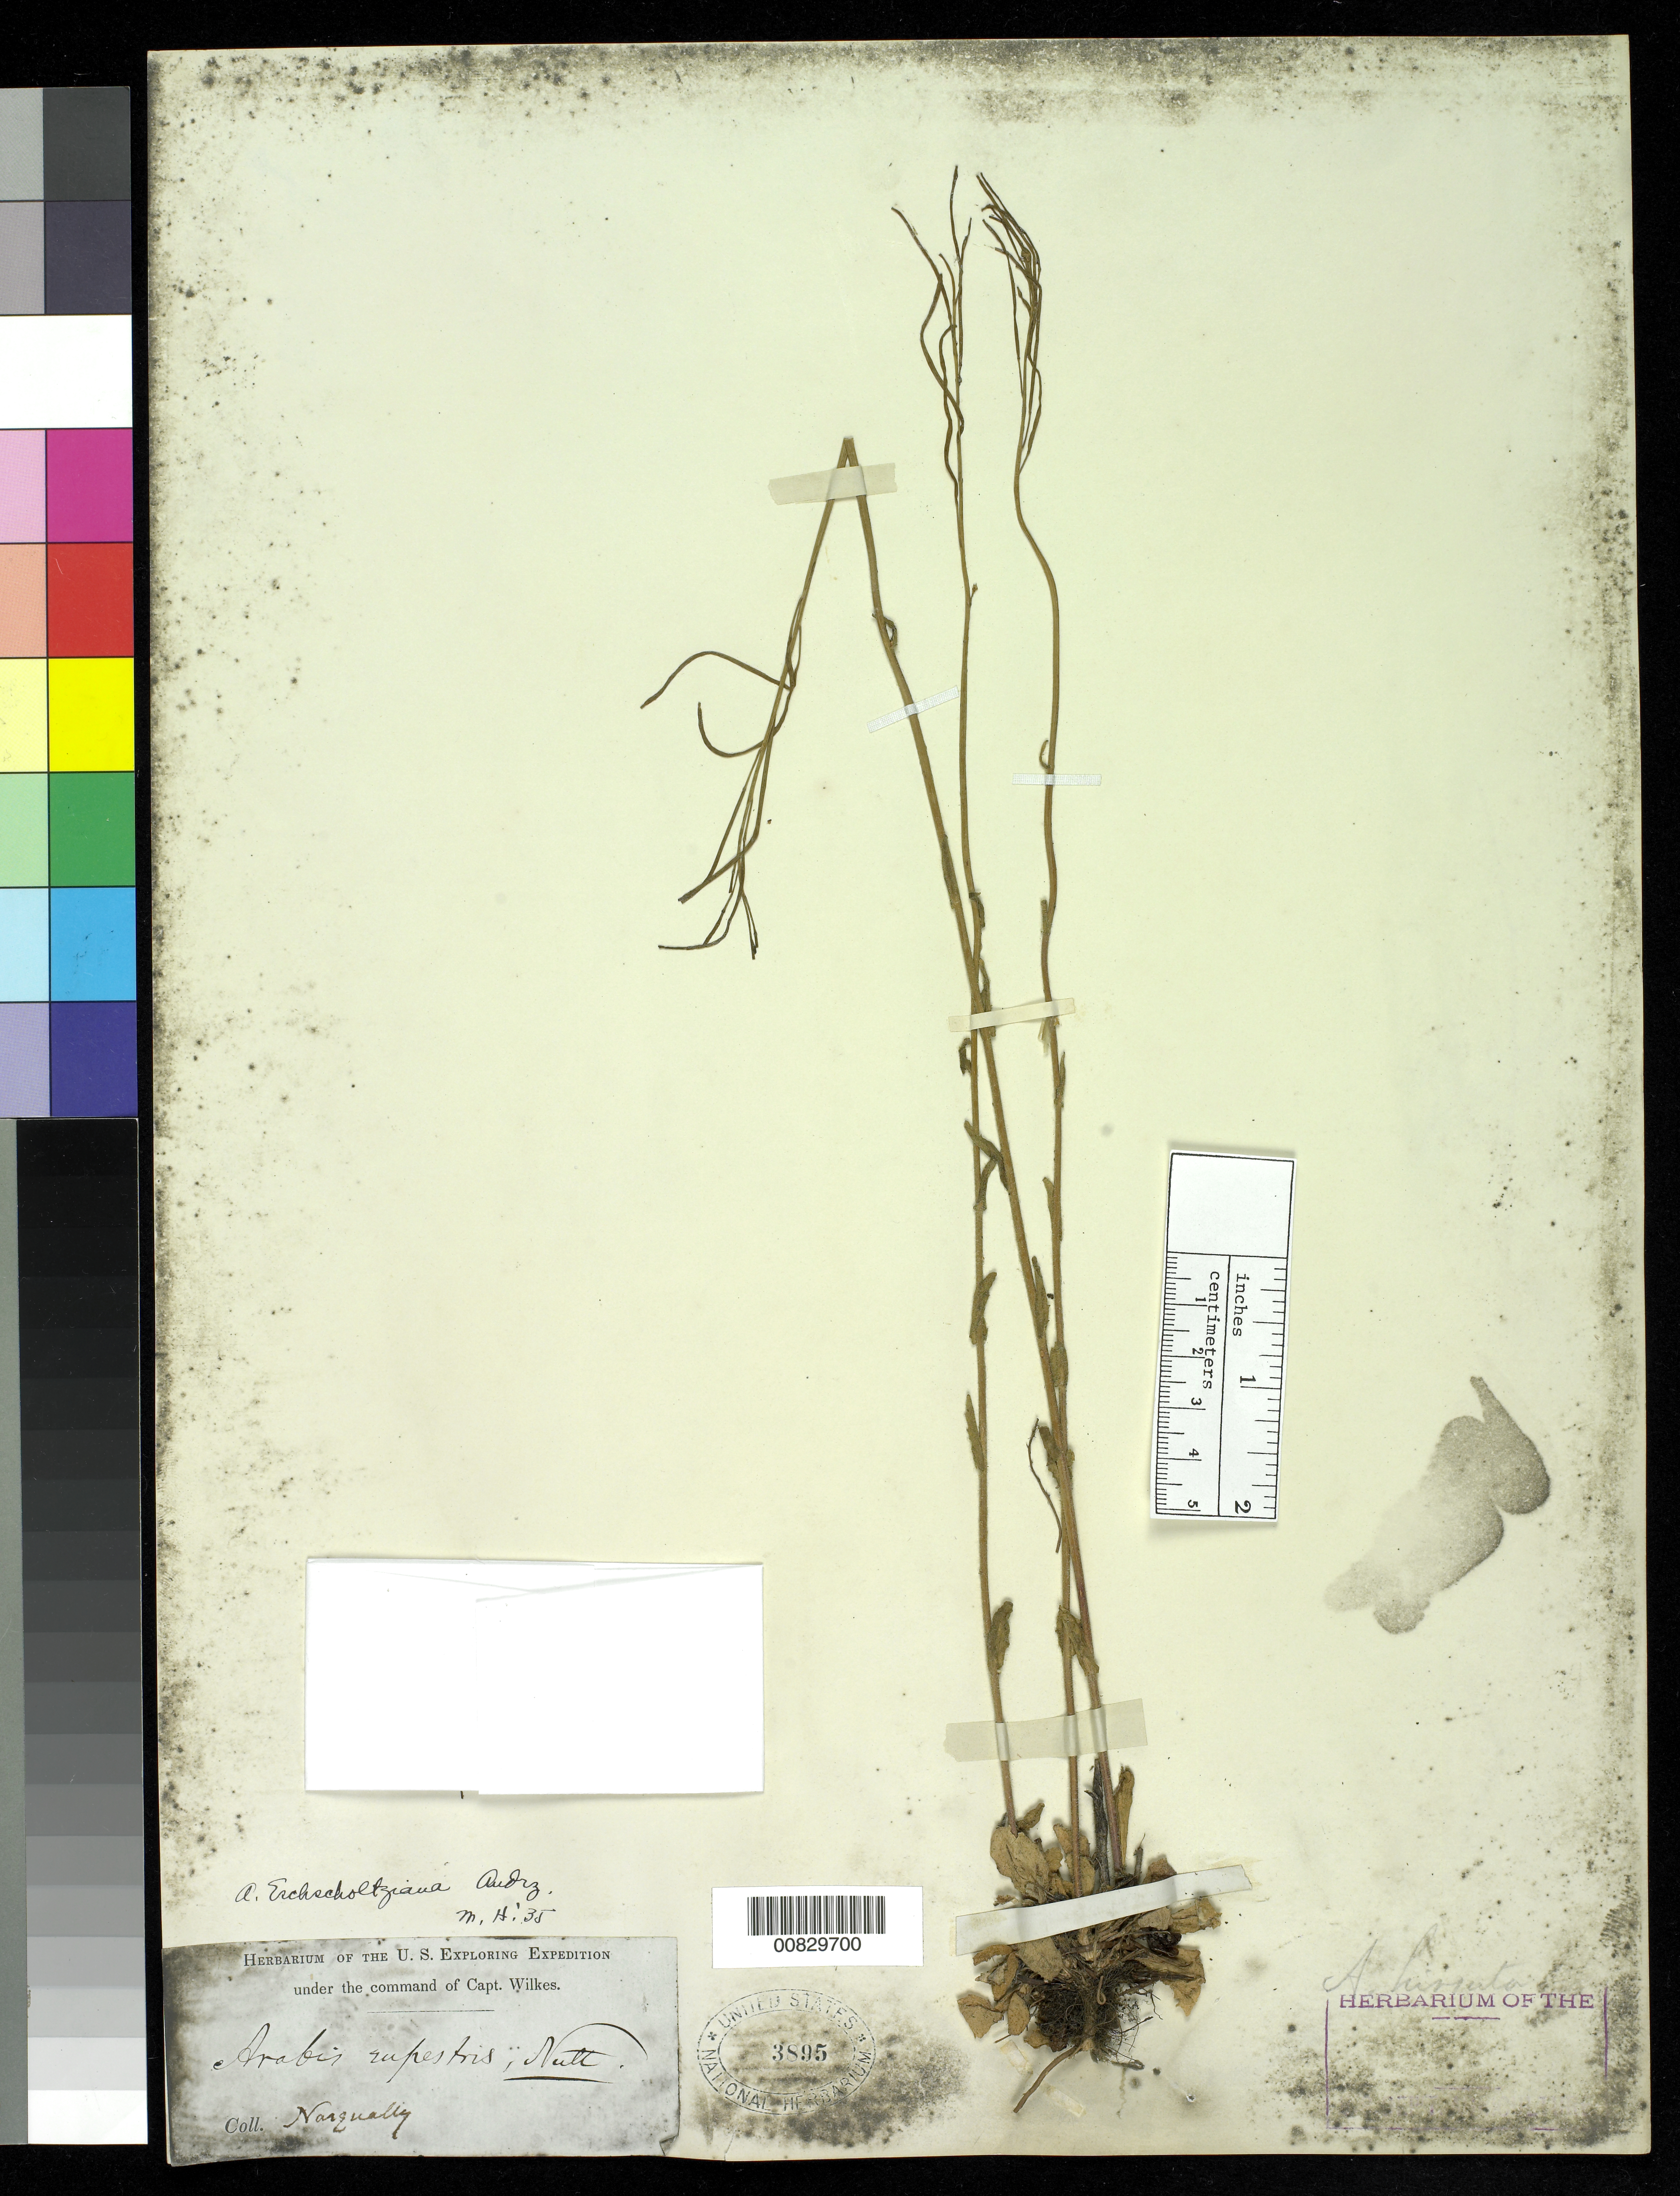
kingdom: Plantae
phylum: Tracheophyta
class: Magnoliopsida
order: Brassicales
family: Brassicaceae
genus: Arabis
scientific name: Arabis hirsuta var. eschscholtziana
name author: (Andrz. ex Ledeb.) Rollins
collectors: Wilkes Explor. Exped.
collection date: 1838/1842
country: United States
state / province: Washington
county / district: King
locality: Nisqually, Puget Sound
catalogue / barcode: US 3895